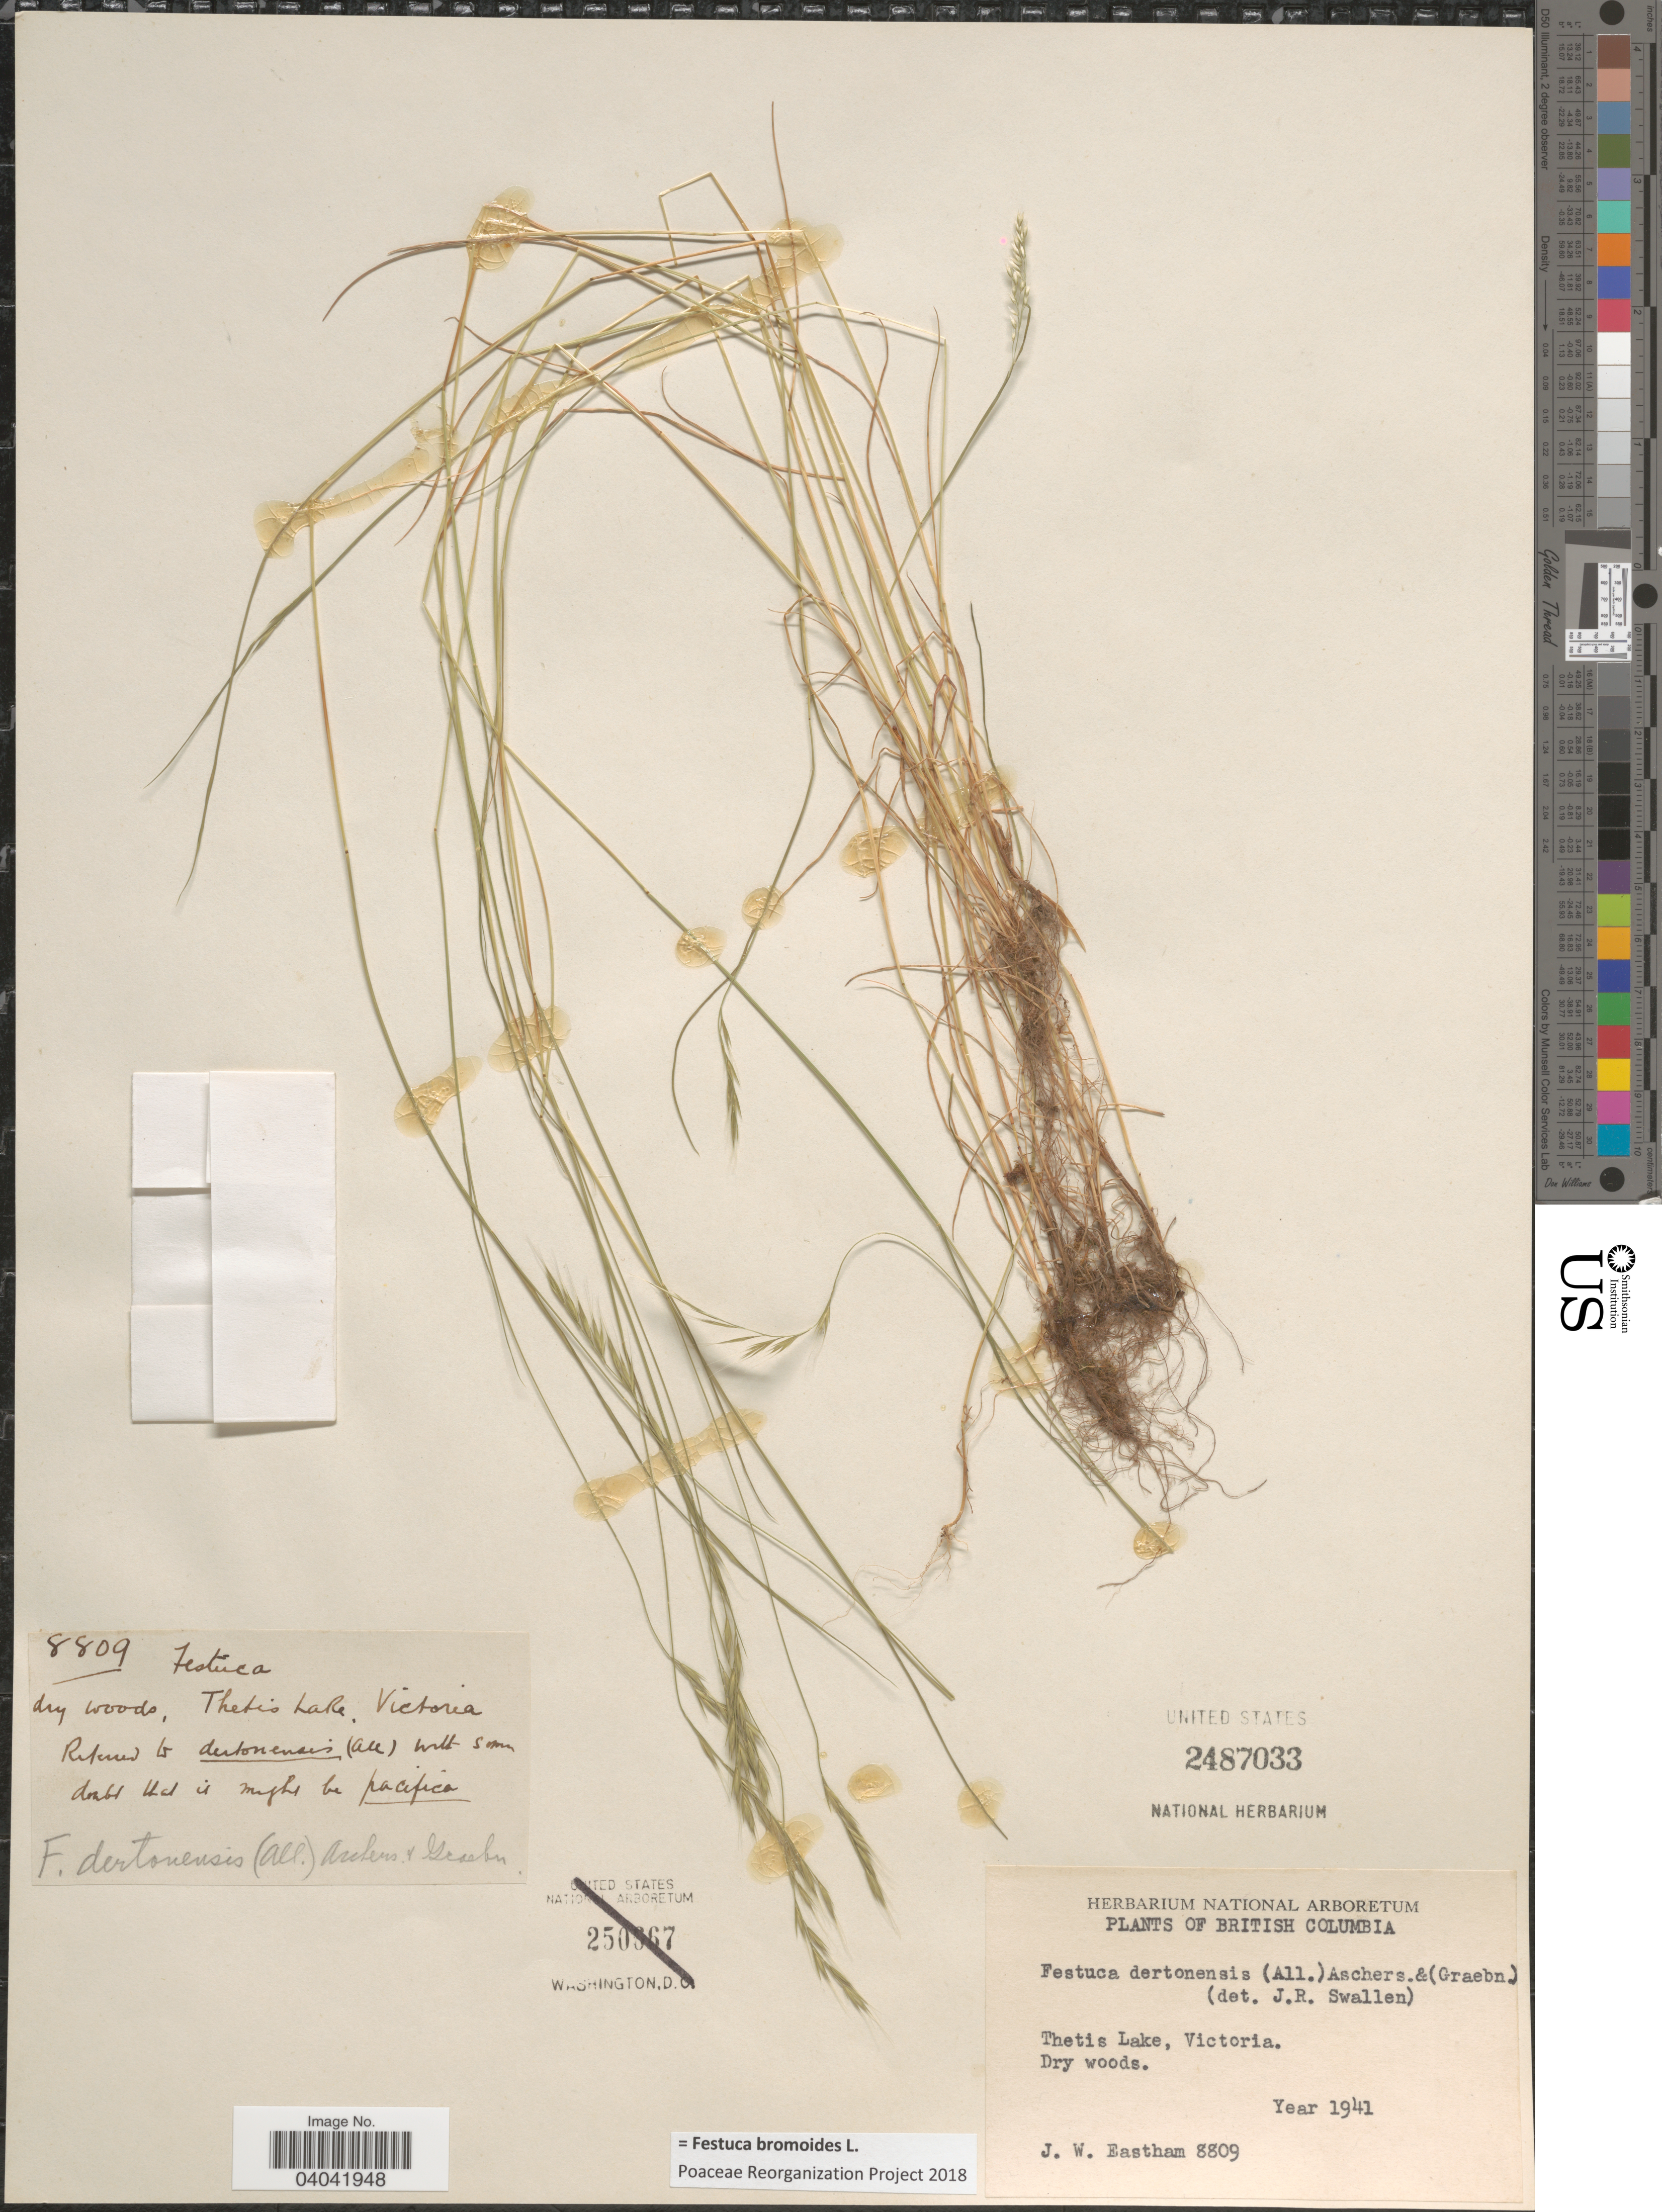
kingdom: Plantae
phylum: Tracheophyta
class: Liliopsida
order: Poales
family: Poaceae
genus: Festuca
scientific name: Festuca bromoides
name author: L.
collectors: J. Eastham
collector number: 8809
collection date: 1941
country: Canada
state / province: British Columbia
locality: Thetis Lake, Victoria.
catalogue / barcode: US 2487033